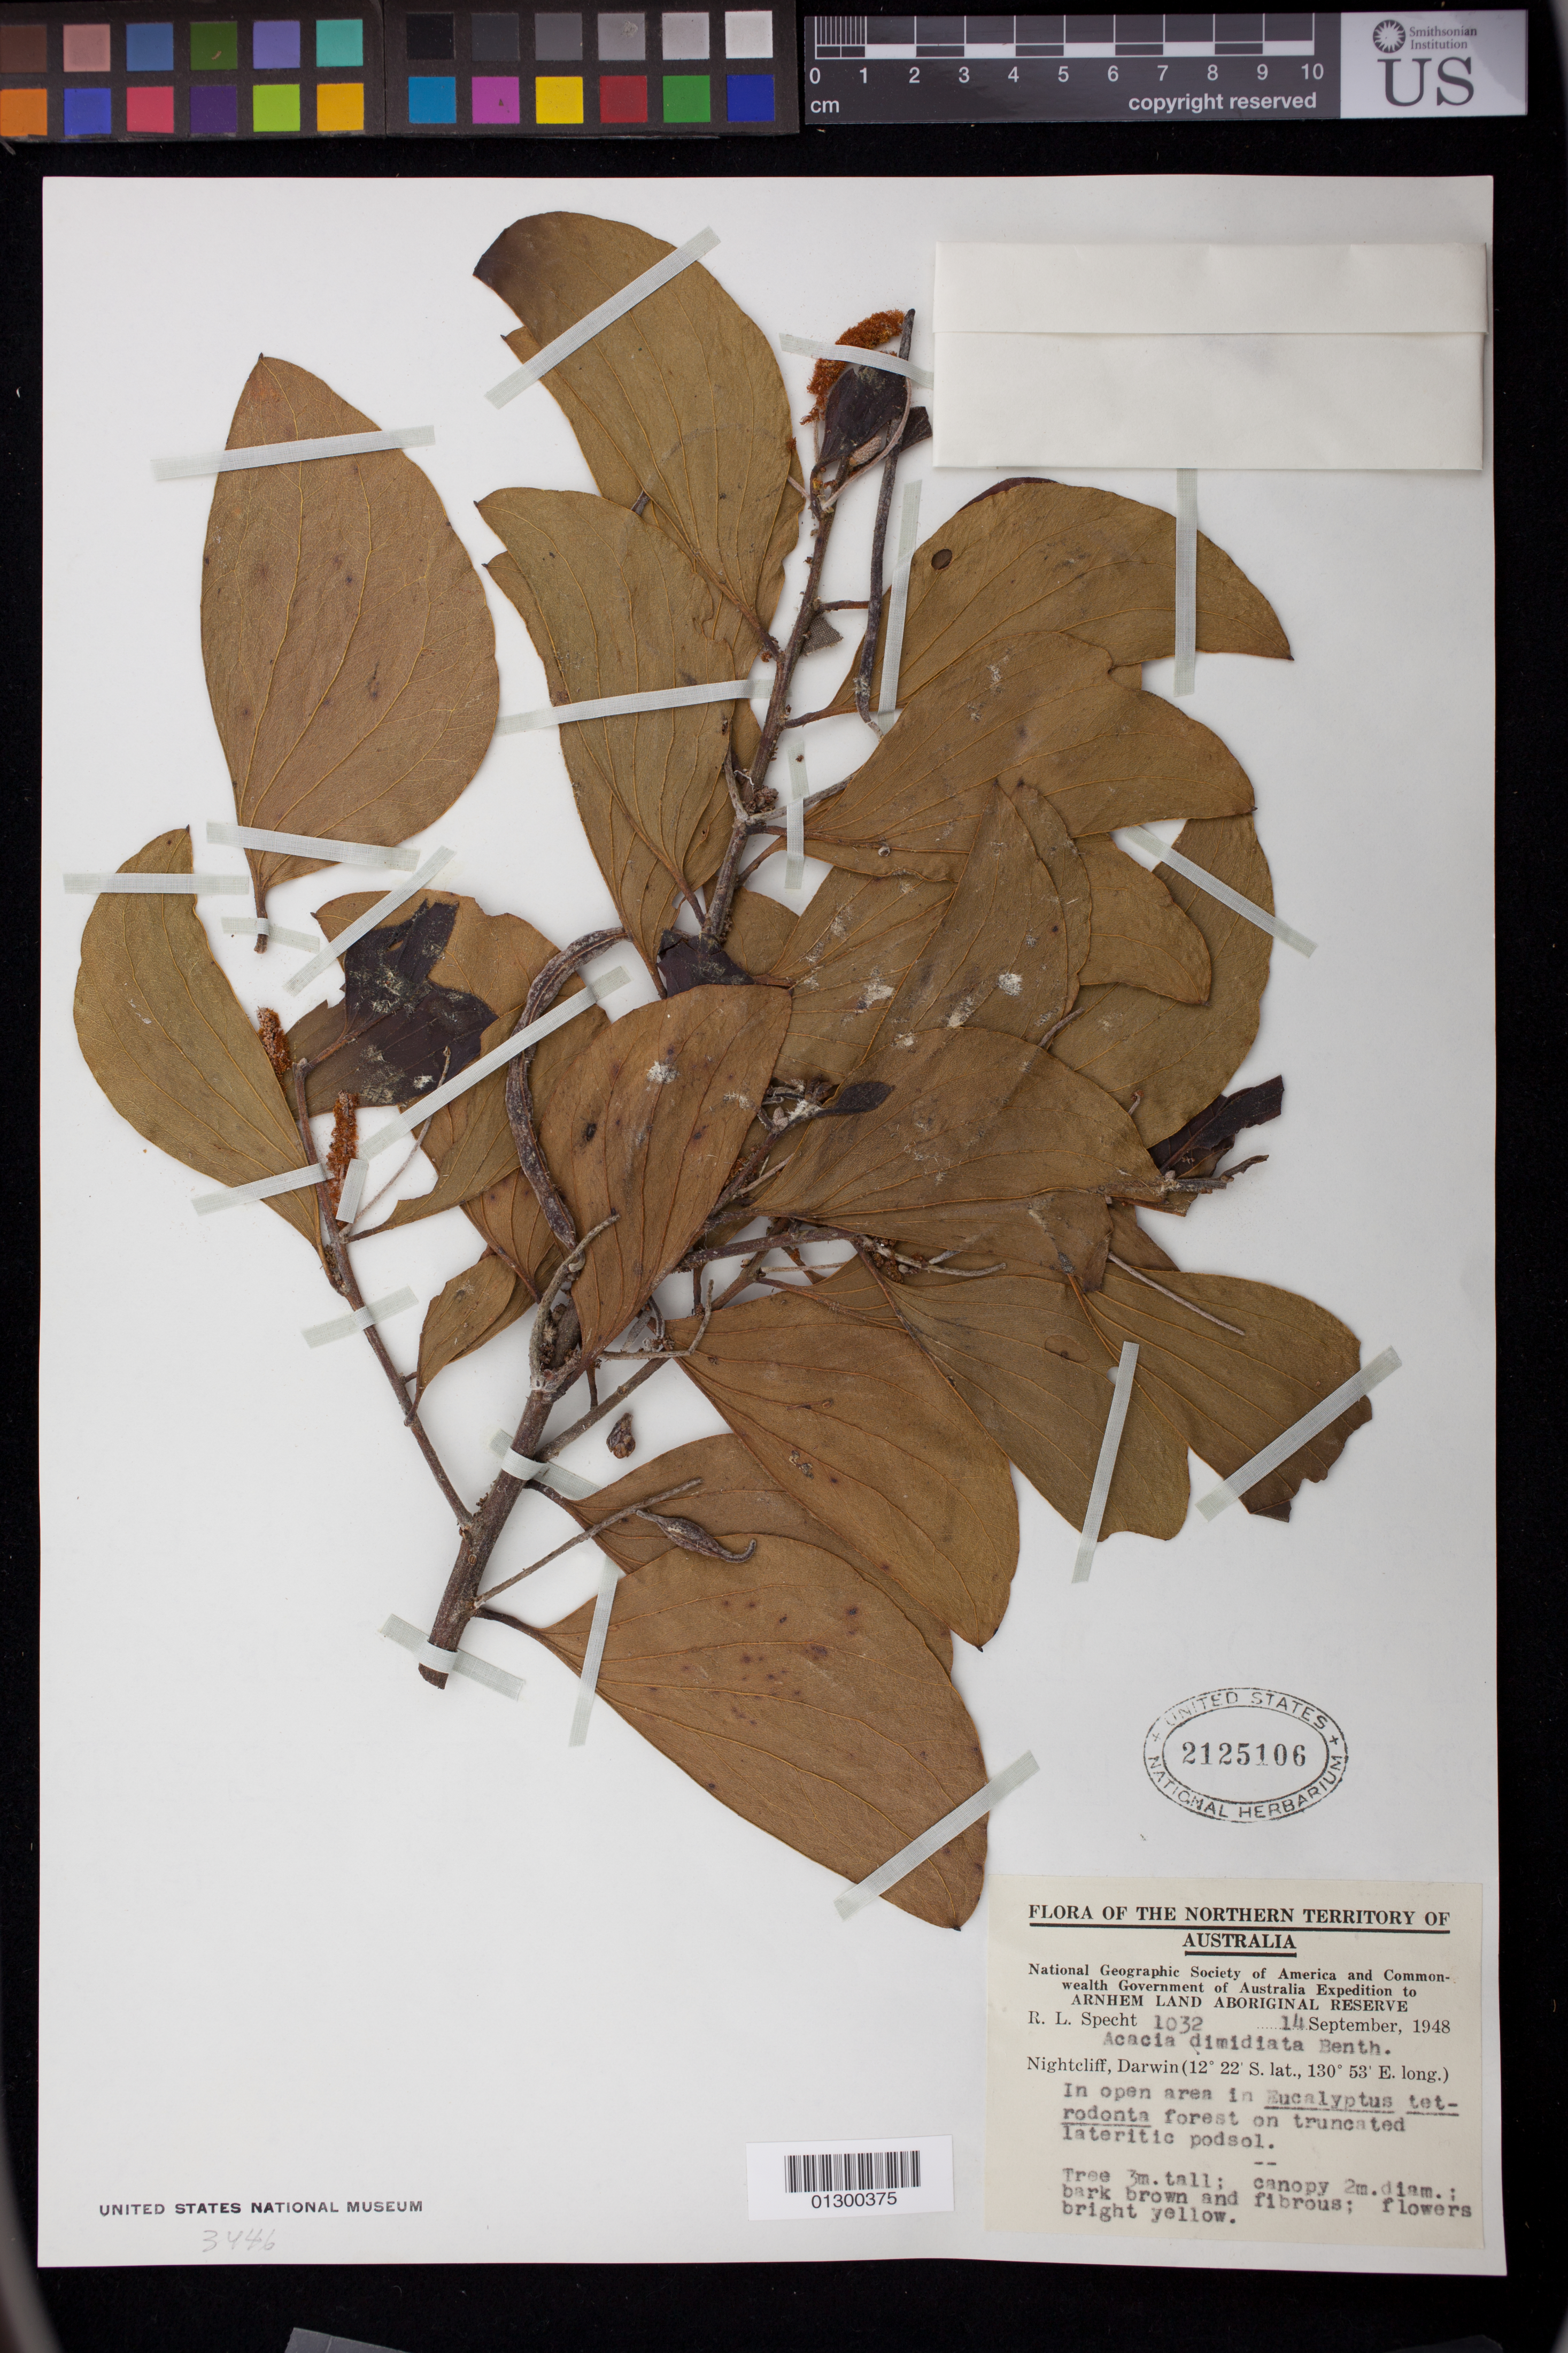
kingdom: Plantae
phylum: Tracheophyta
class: Magnoliopsida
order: Fabales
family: Fabaceae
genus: Acacia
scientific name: Acacia dimidiata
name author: Benth.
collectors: R. L. Specht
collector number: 1032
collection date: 1948-09-14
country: Australia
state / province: Northern Territory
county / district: Darwin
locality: Nightcliff.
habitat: In open area in Eucalyptus tetrodonta forest on truncated lateritic podsol.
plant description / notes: Tree 3 m. tall; canopy 2 m. diam.; bark brown and fibrous; inner bark red brown; flowers bright yellow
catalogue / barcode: US 2125106